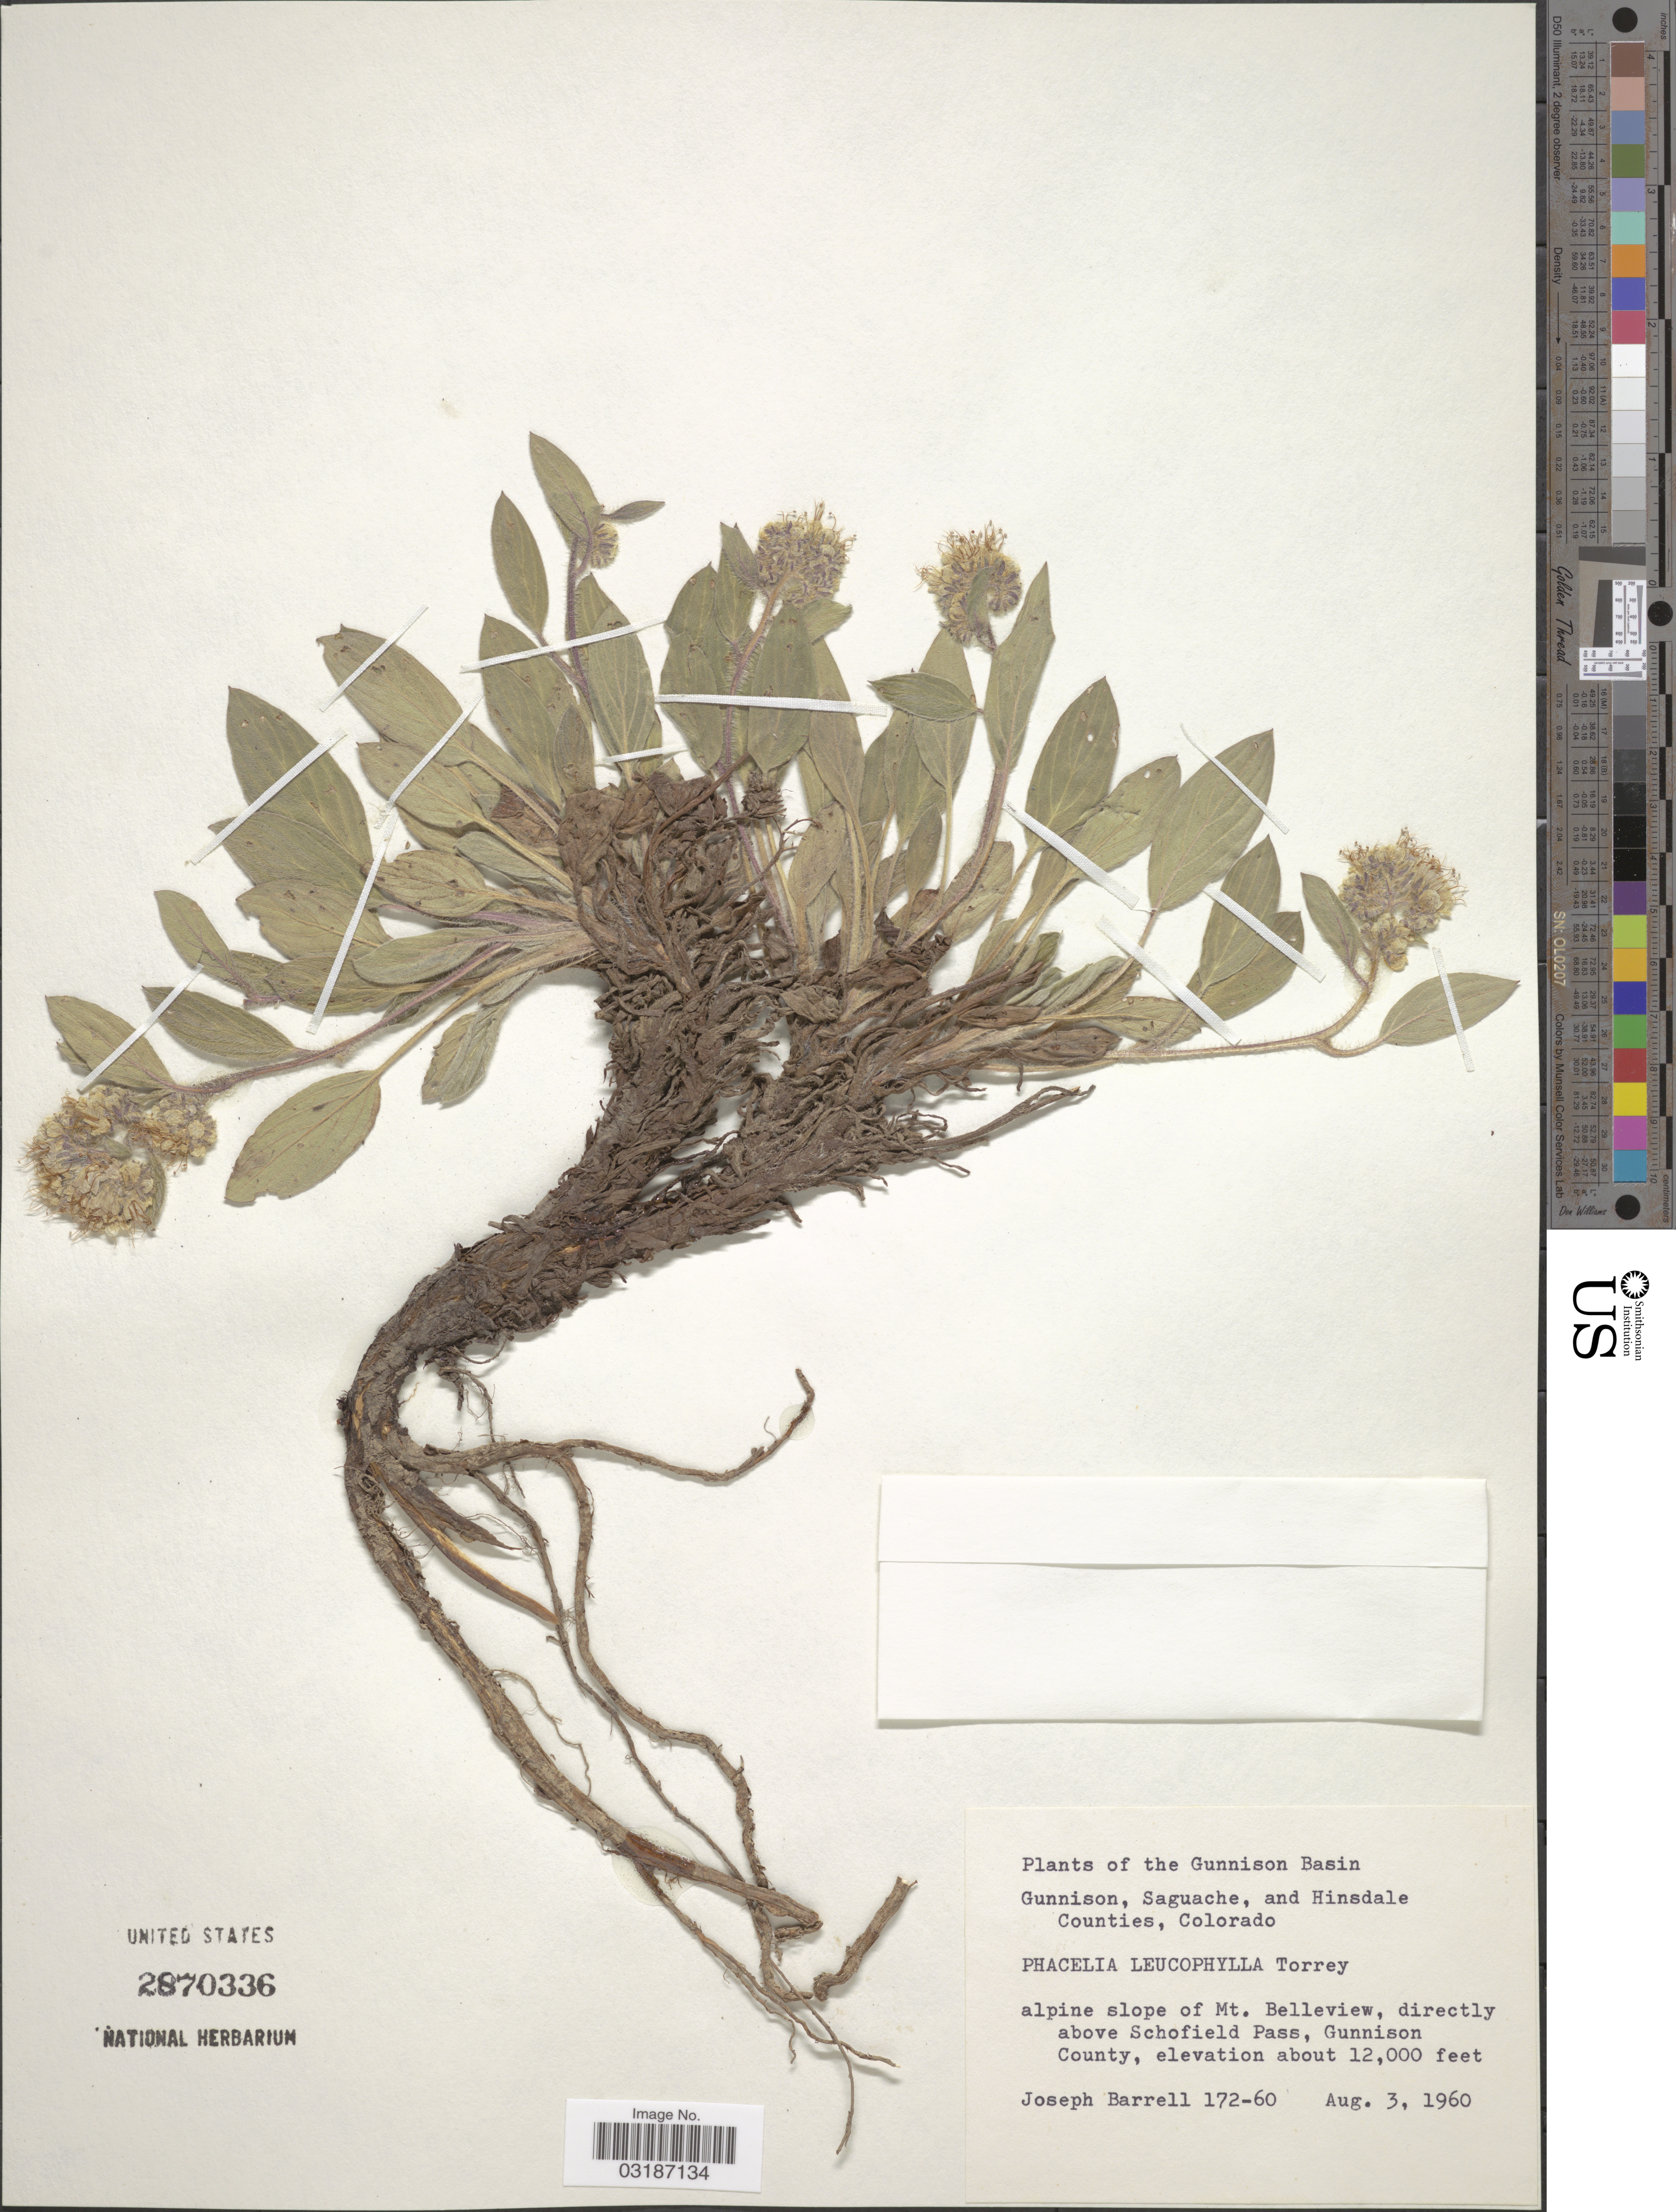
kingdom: Plantae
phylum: Tracheophyta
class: Magnoliopsida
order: Boraginales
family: Hydrophyllaceae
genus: Phacelia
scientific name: Phacelia leucophylla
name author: Torr.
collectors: J. Barrell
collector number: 172-60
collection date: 1960-08-03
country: United States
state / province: Colorado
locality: Gunnison Basin. Alpine slope of Mt. Belleview, directly above Schofield Pass, Gunnison County.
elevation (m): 3658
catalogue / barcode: US 2870336